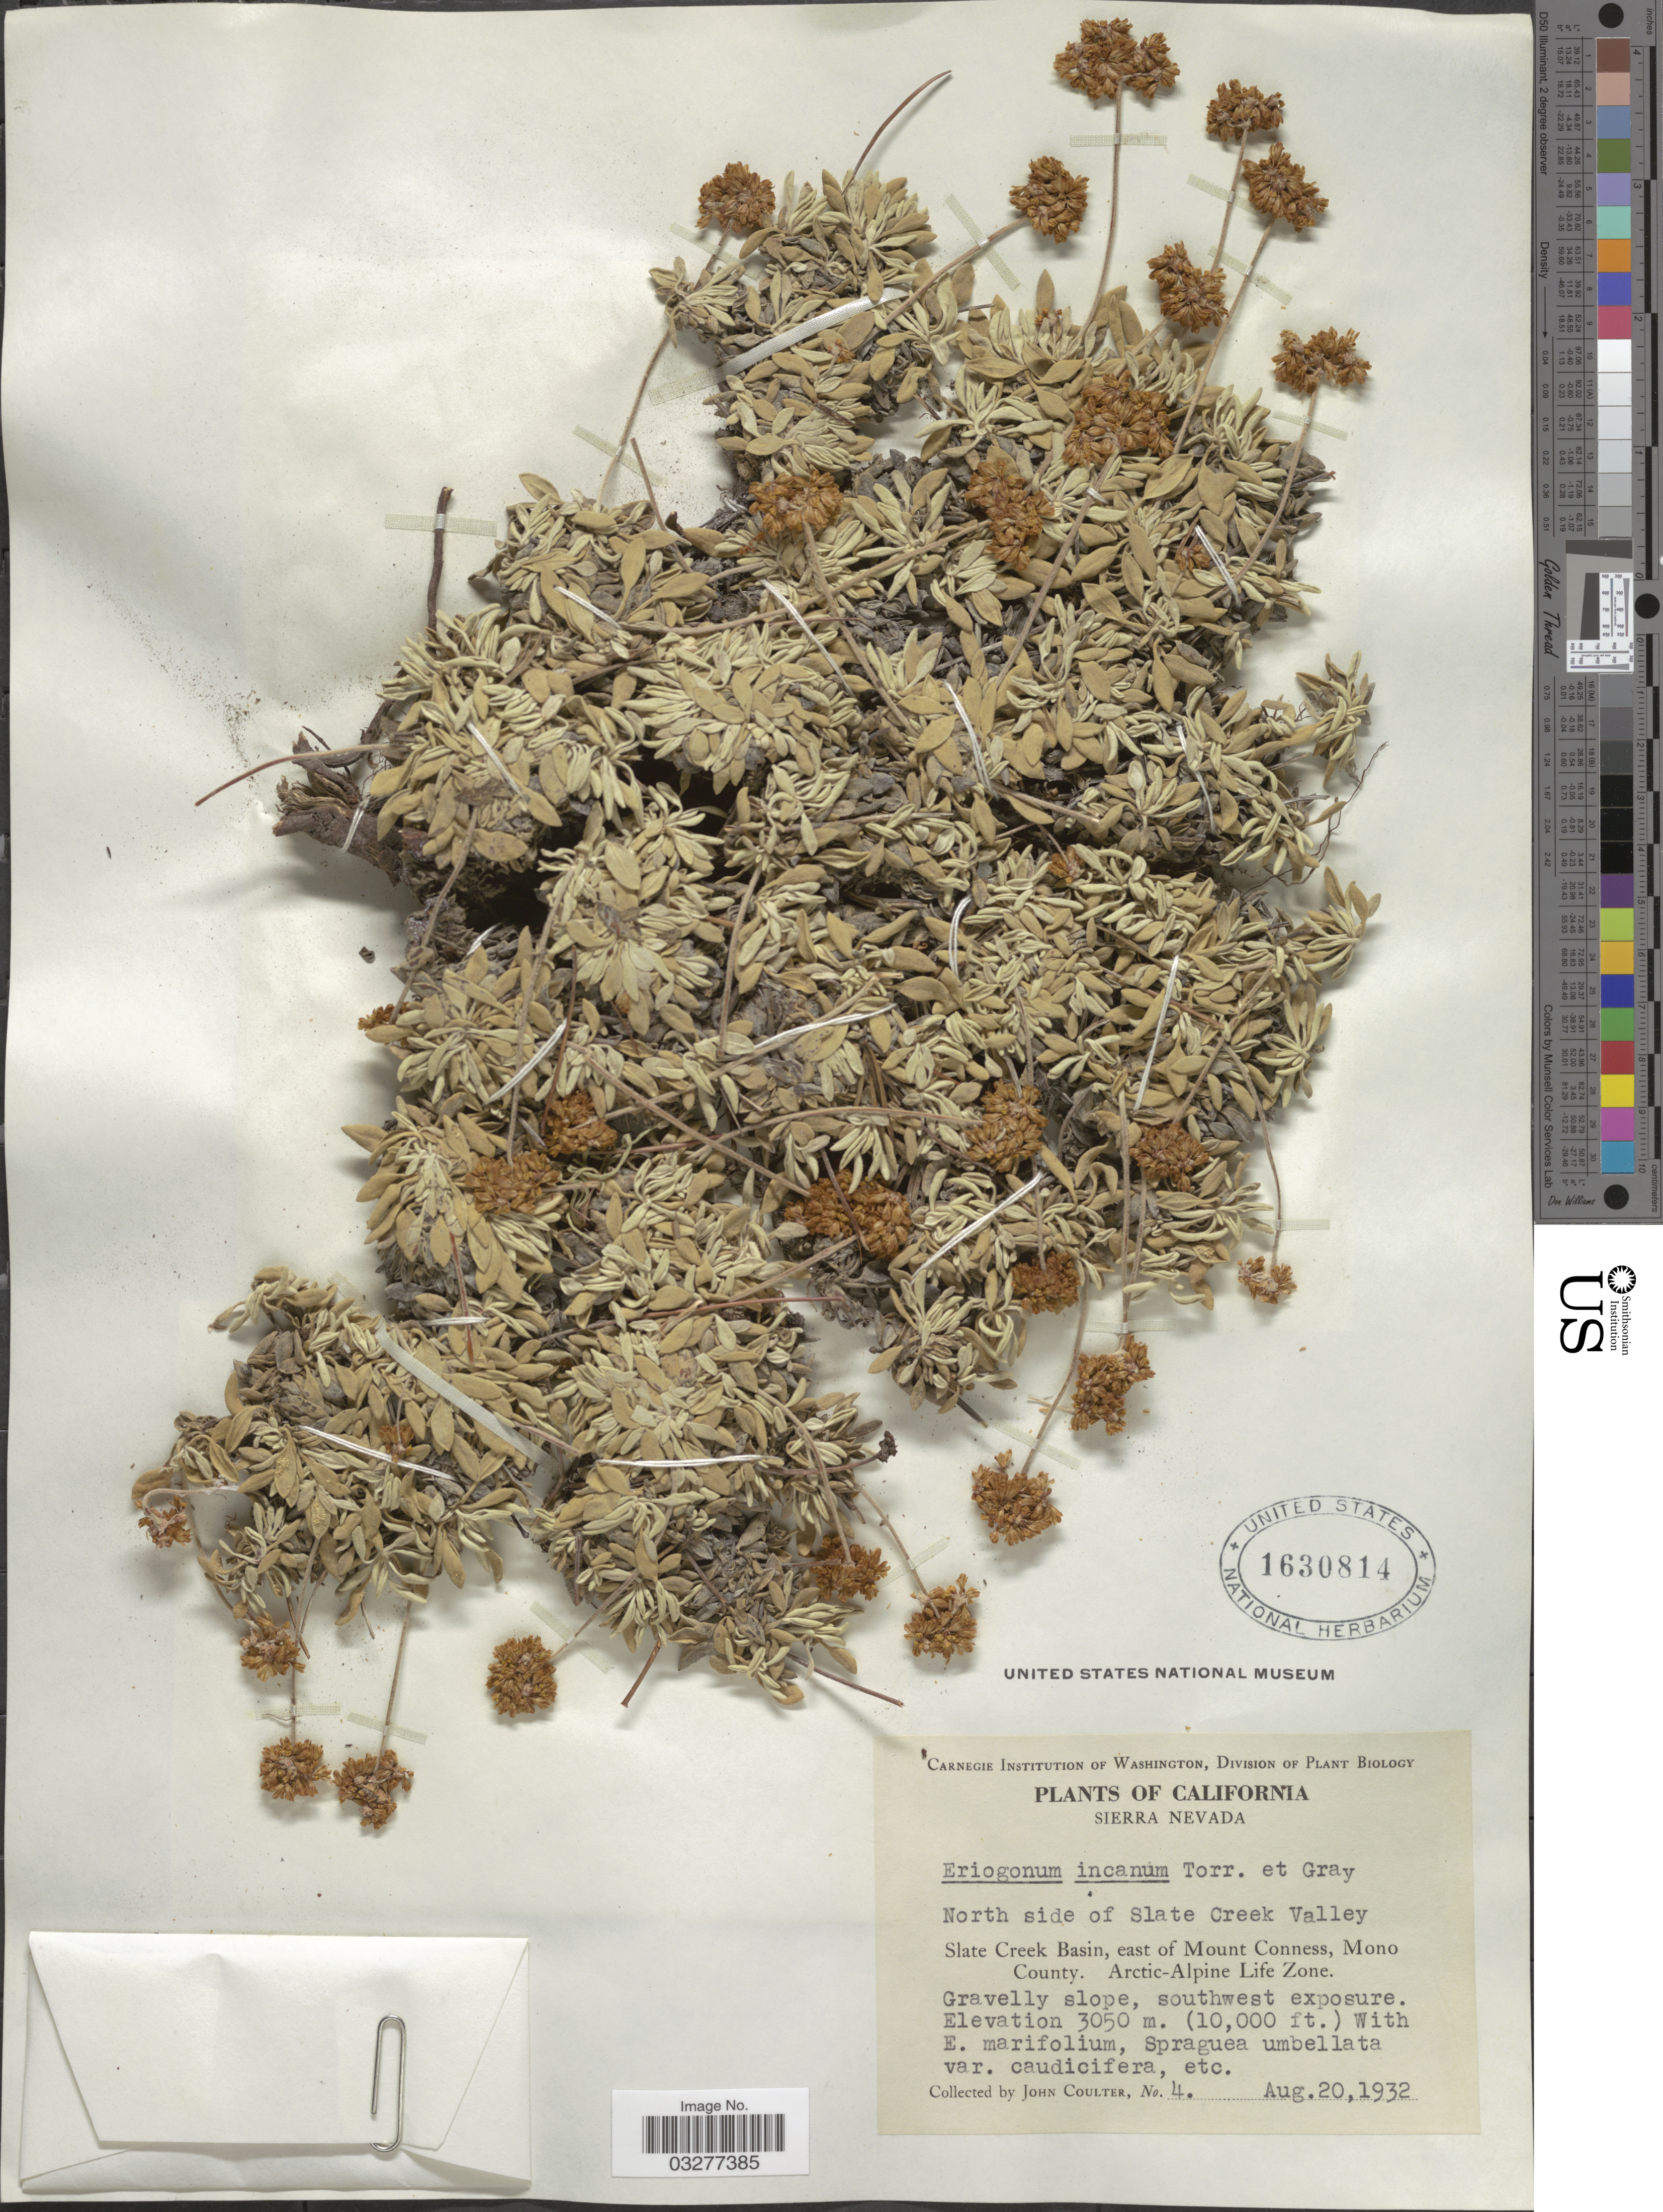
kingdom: Plantae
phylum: Tracheophyta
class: Magnoliopsida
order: Caryophyllales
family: Polygonaceae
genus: Eriogonum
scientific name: Eriogonum incanum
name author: Torr. & A. Gray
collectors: J. M. Coulter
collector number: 4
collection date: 1932-08-20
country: United States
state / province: California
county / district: Mono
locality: Sierra Nevada. North side of Slate Creek Valley. Slate Creek Basin, east of Mount Conness, Mono County.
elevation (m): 3050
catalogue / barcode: US 1630814